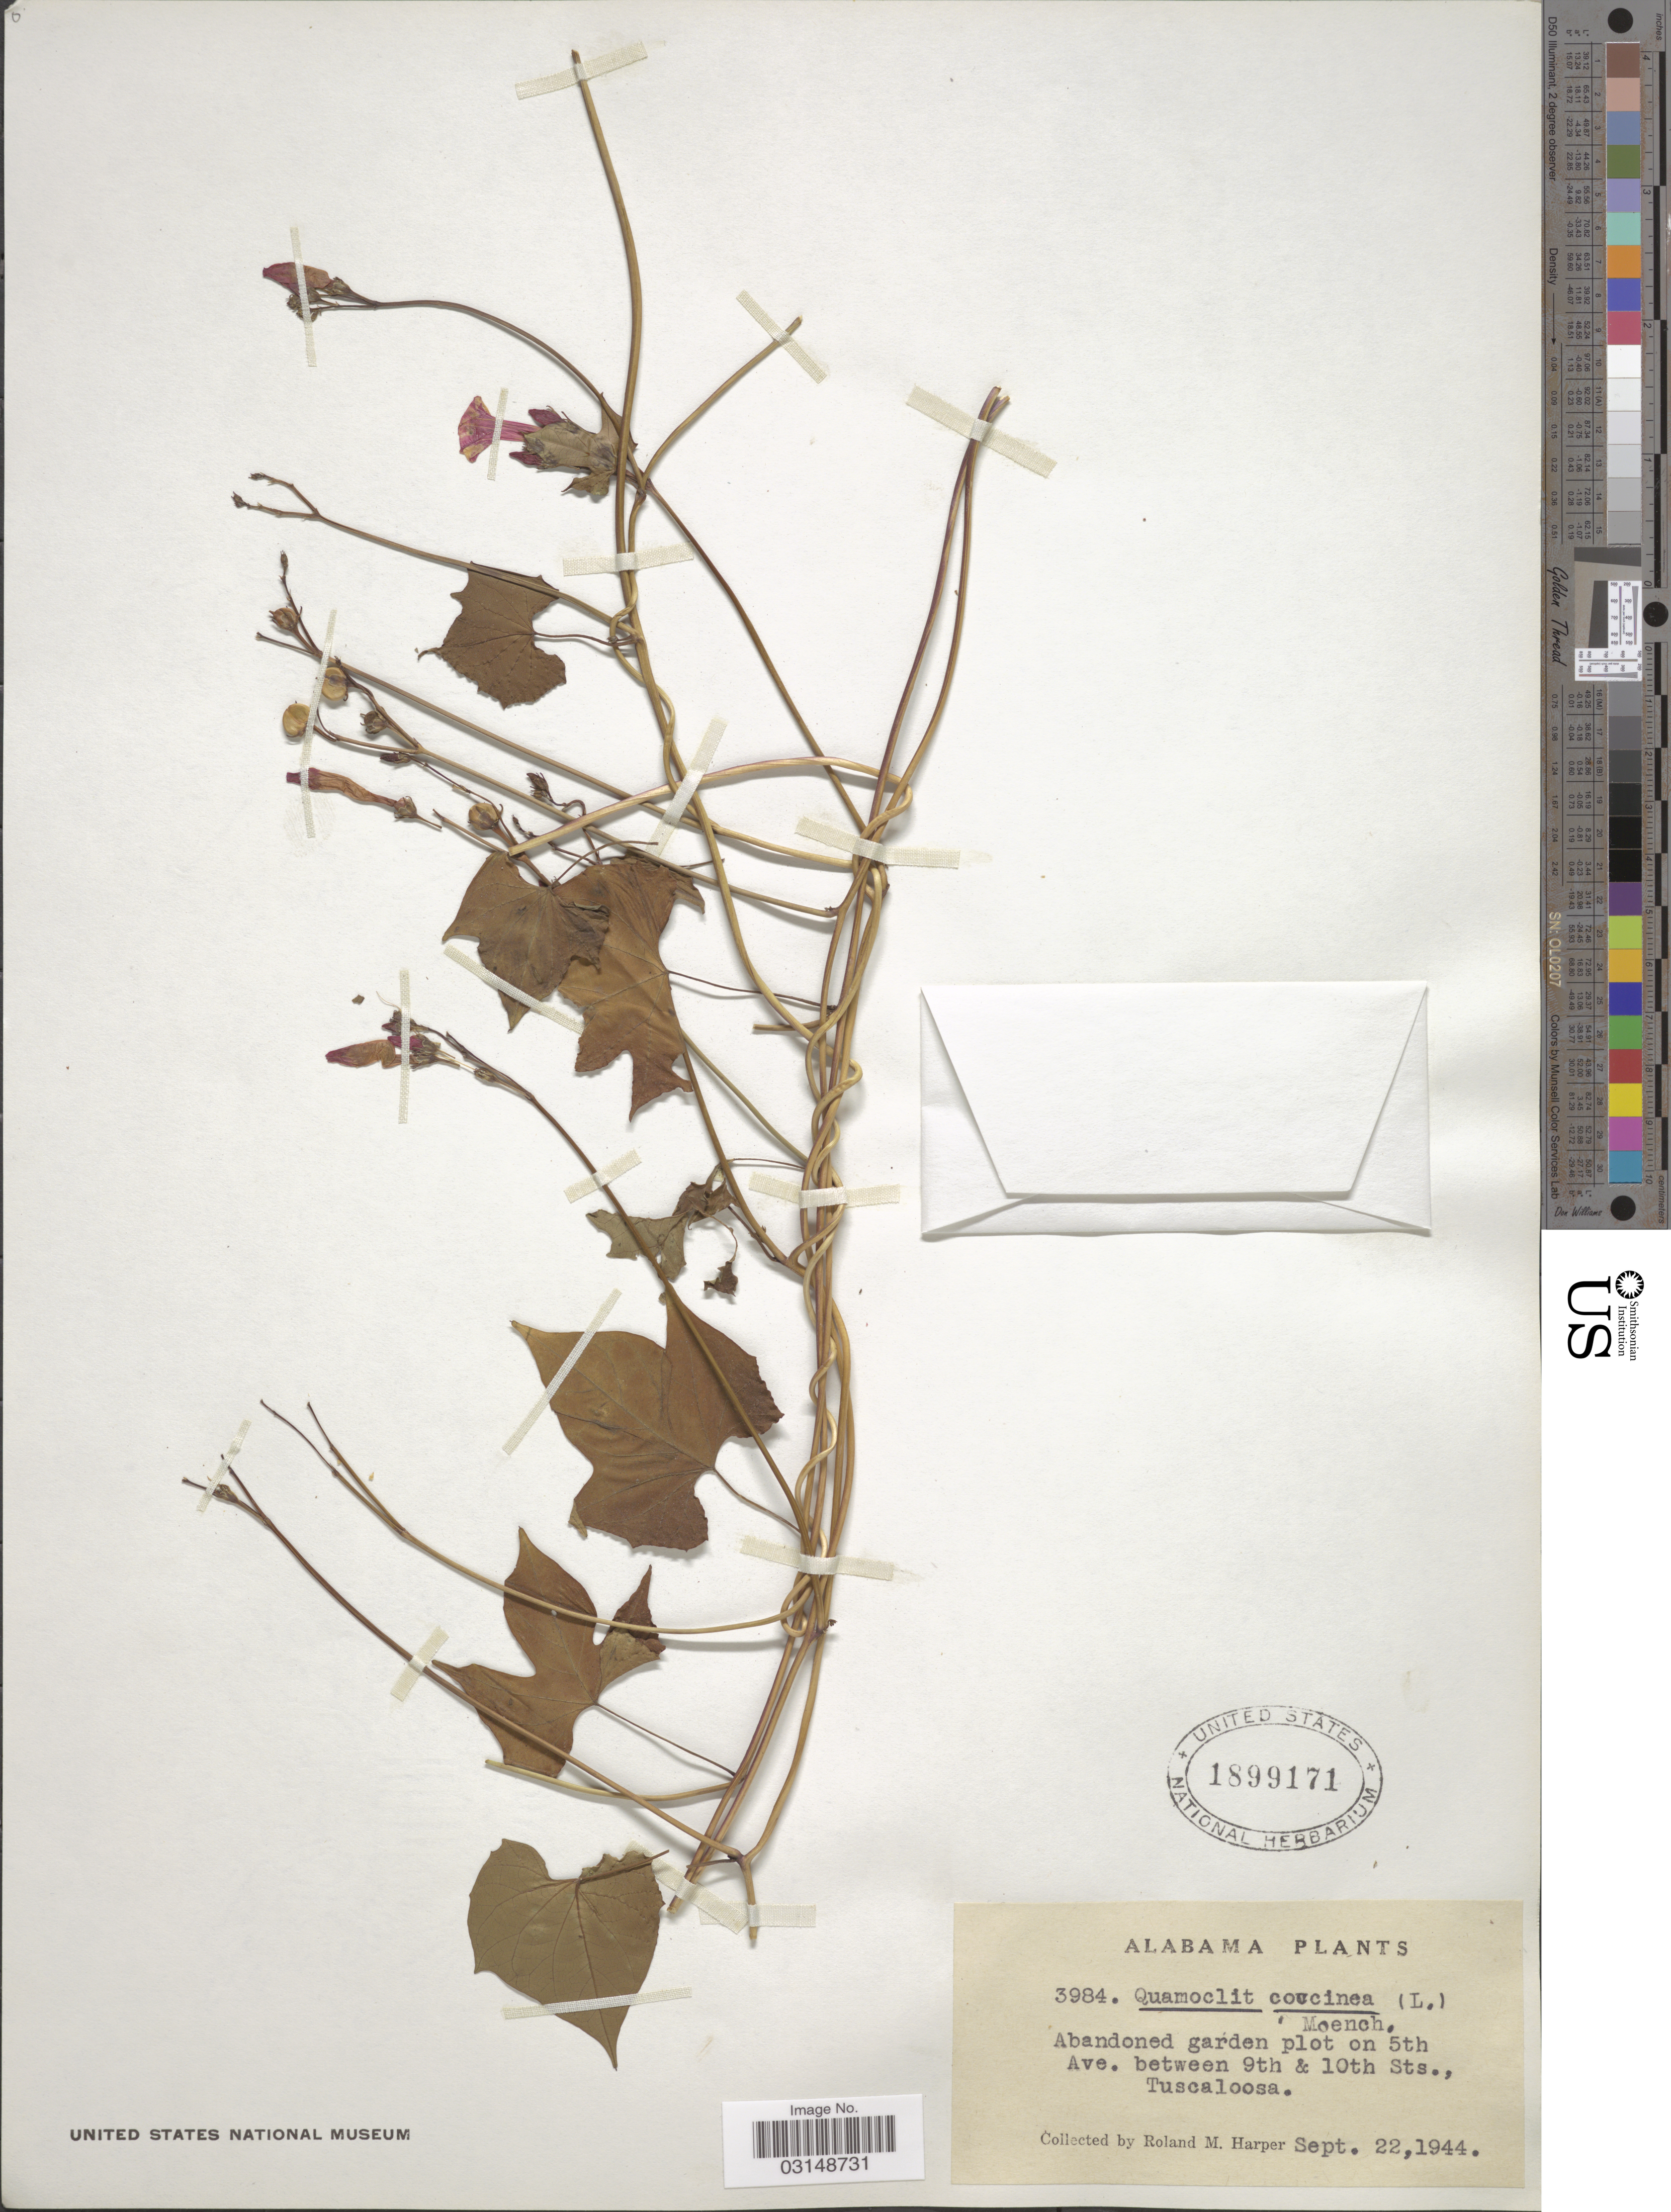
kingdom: Plantae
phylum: Tracheophyta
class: Magnoliopsida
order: Solanales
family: Convolvulaceae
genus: Ipomoea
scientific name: Ipomoea hederifolia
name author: L.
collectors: R. M. Harper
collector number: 3984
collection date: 1944-09-22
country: United States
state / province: Alabama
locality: Abandoned garden plot on 5th Ave. between 9t & 10th Sts., Tuscaloosa.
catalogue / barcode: US 1899171